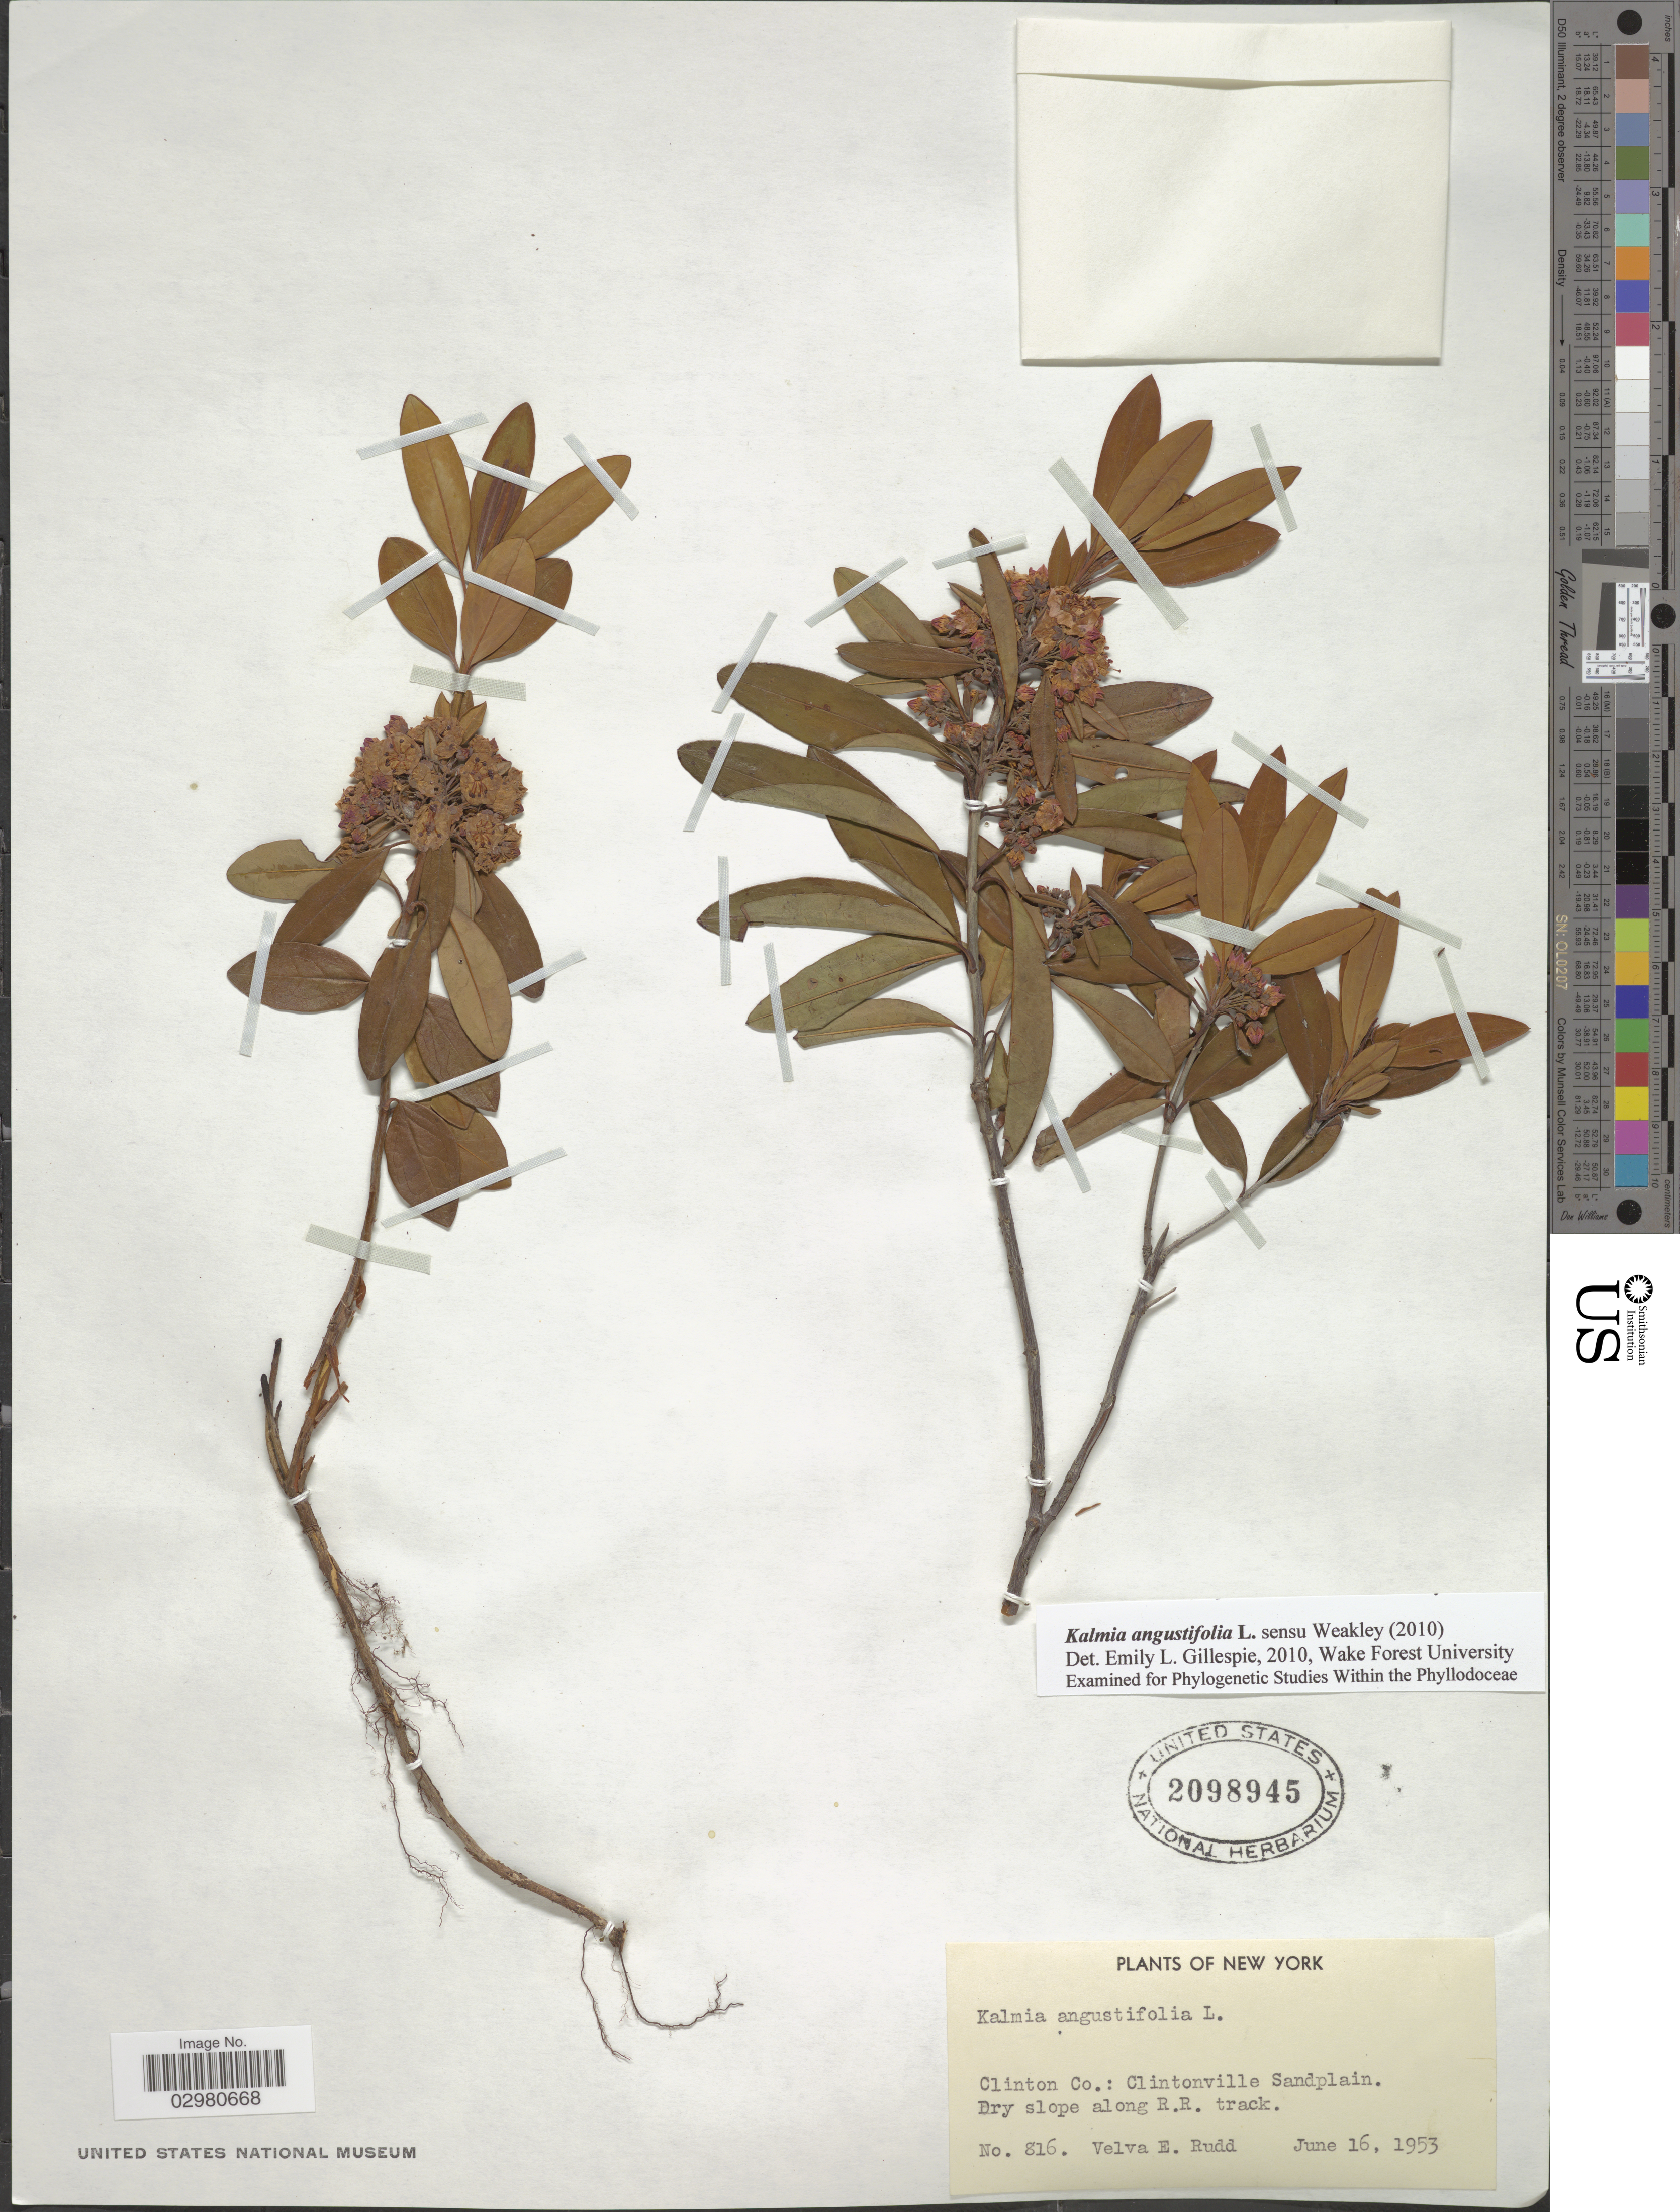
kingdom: Plantae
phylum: Tracheophyta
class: Magnoliopsida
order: Ericales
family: Ericaceae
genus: Kalmia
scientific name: Kalmia angustifolia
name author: L.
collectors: V. E. Rudd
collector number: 816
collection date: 1953-06-16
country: United States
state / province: New York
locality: Clinton Co.: Clintonville Sandplain. Dry slope along R.R. track.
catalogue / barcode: US 2098945